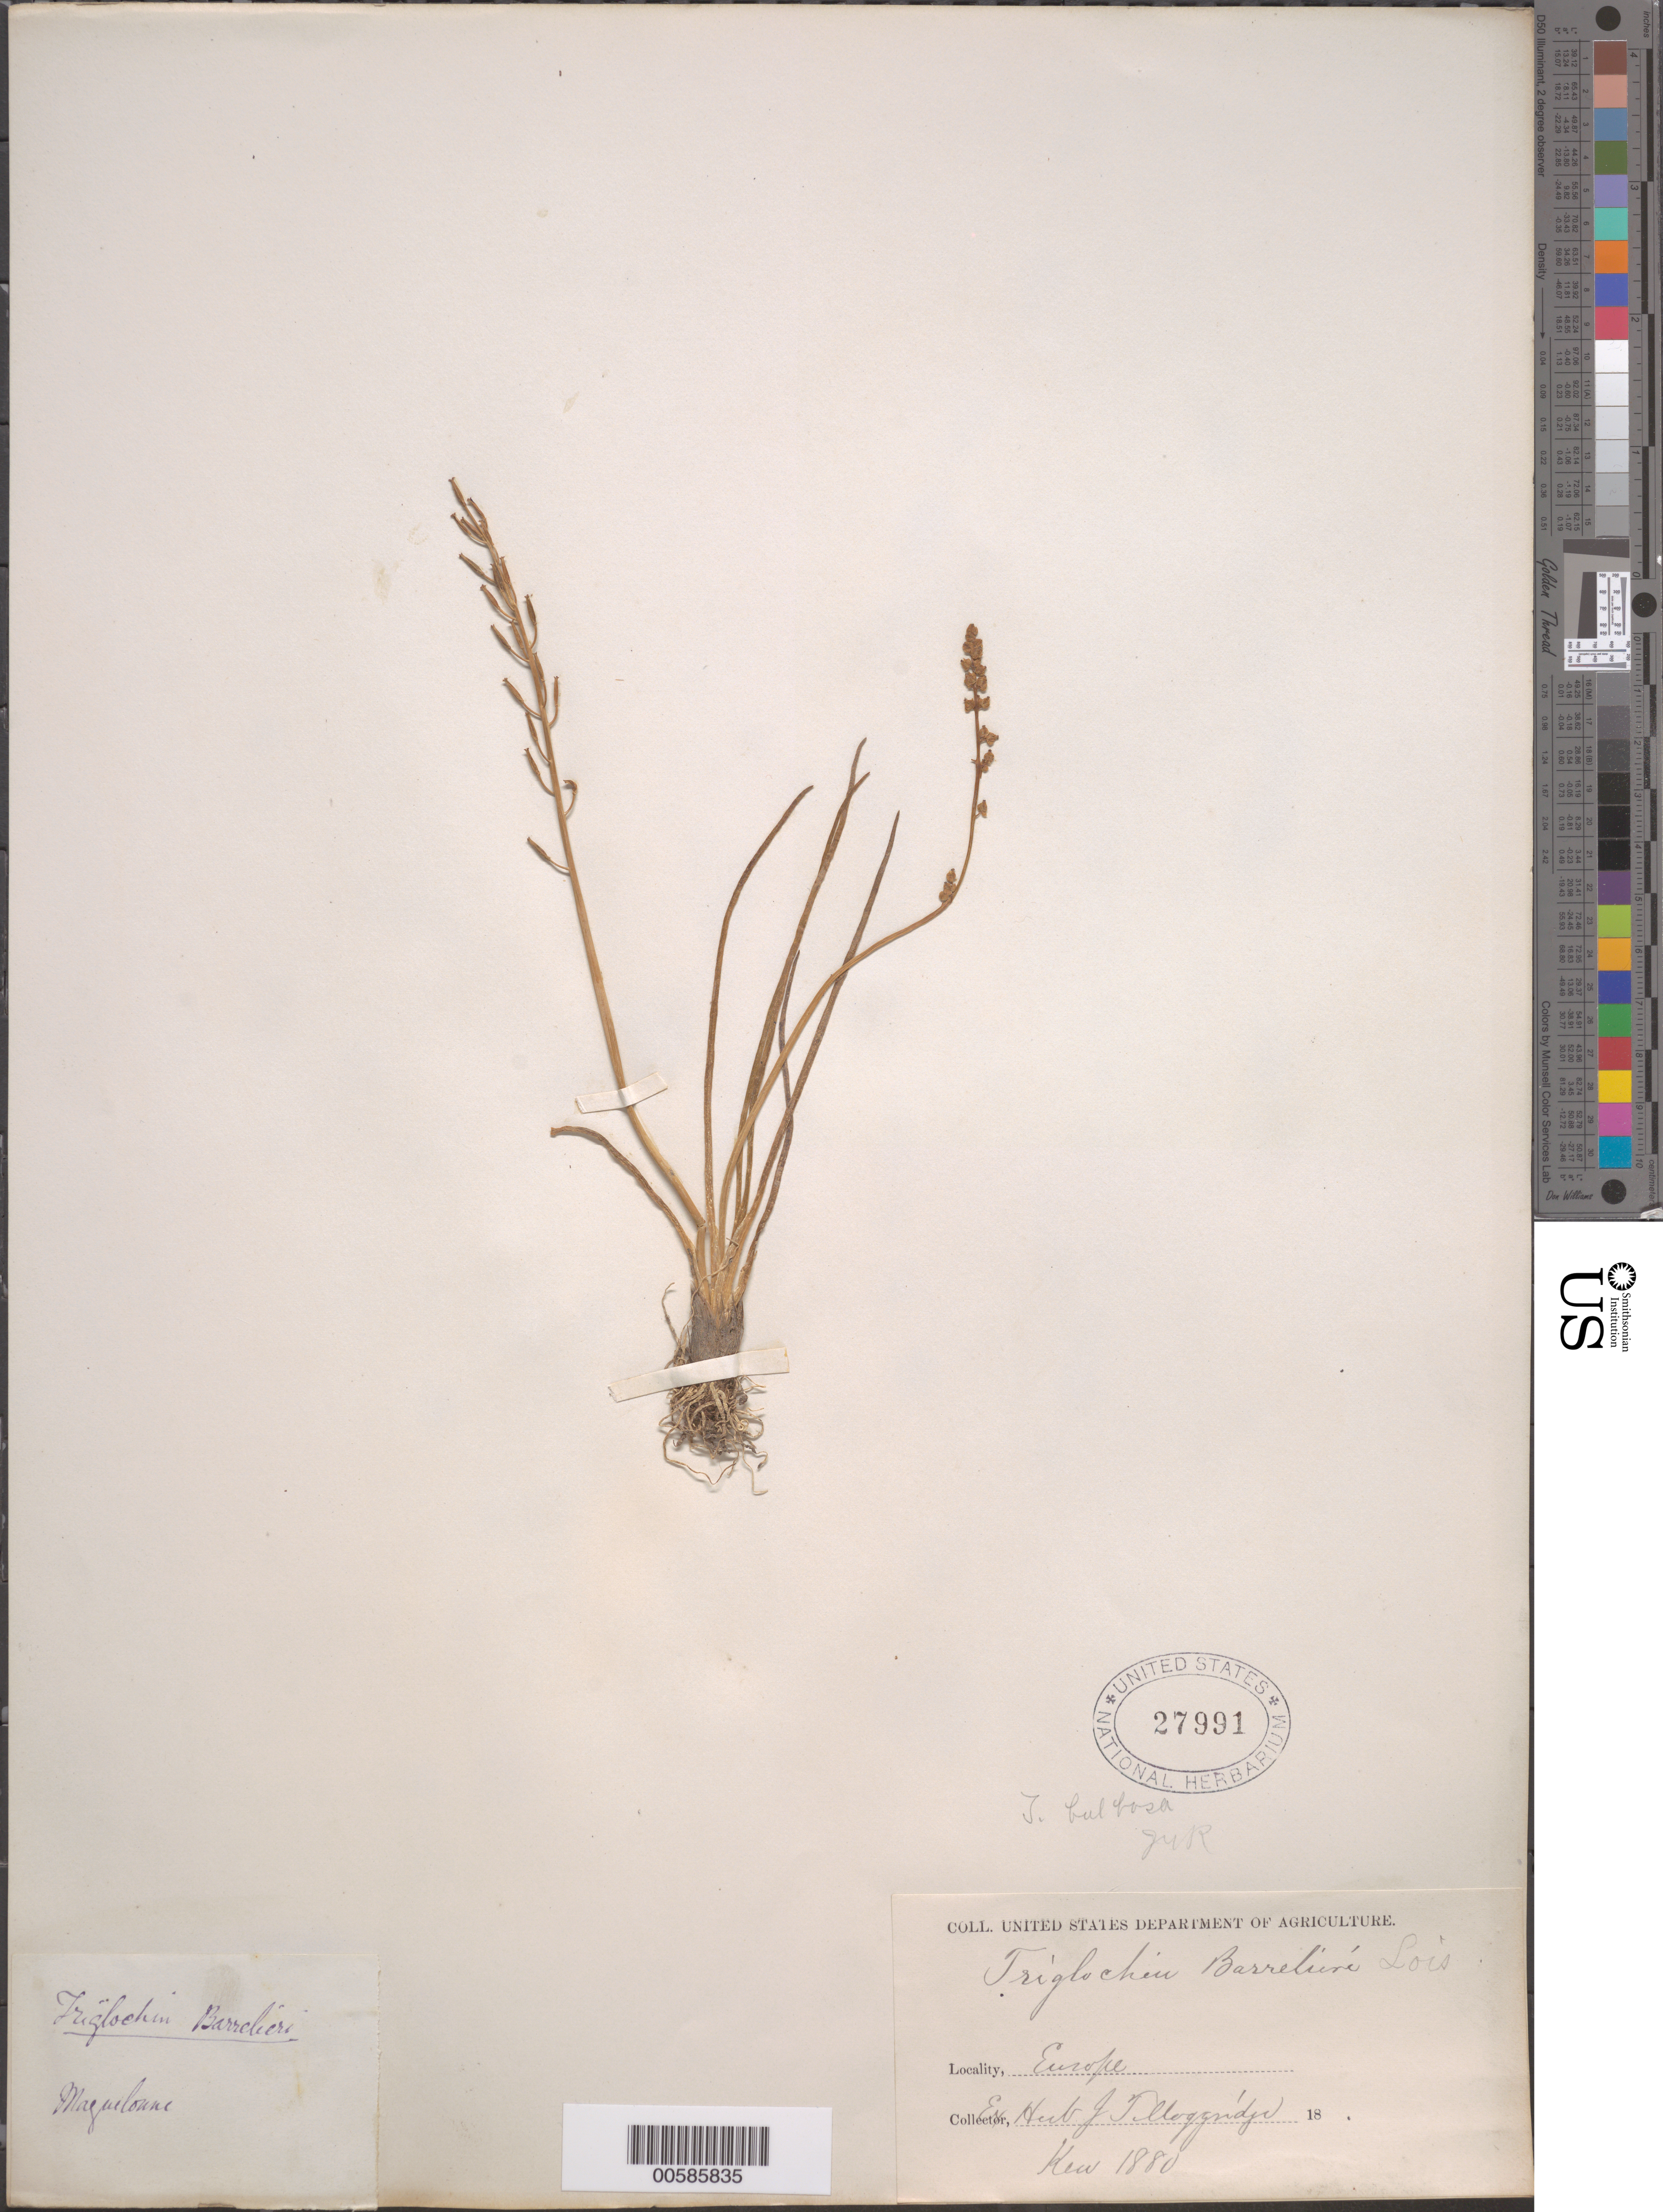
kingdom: Plantae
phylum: Tracheophyta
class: Liliopsida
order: Alismatales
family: Juncaginaceae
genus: Triglochin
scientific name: Triglochin bilbosum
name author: Def.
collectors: J. Tilloggridge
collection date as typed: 1880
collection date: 1880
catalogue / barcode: US 27991